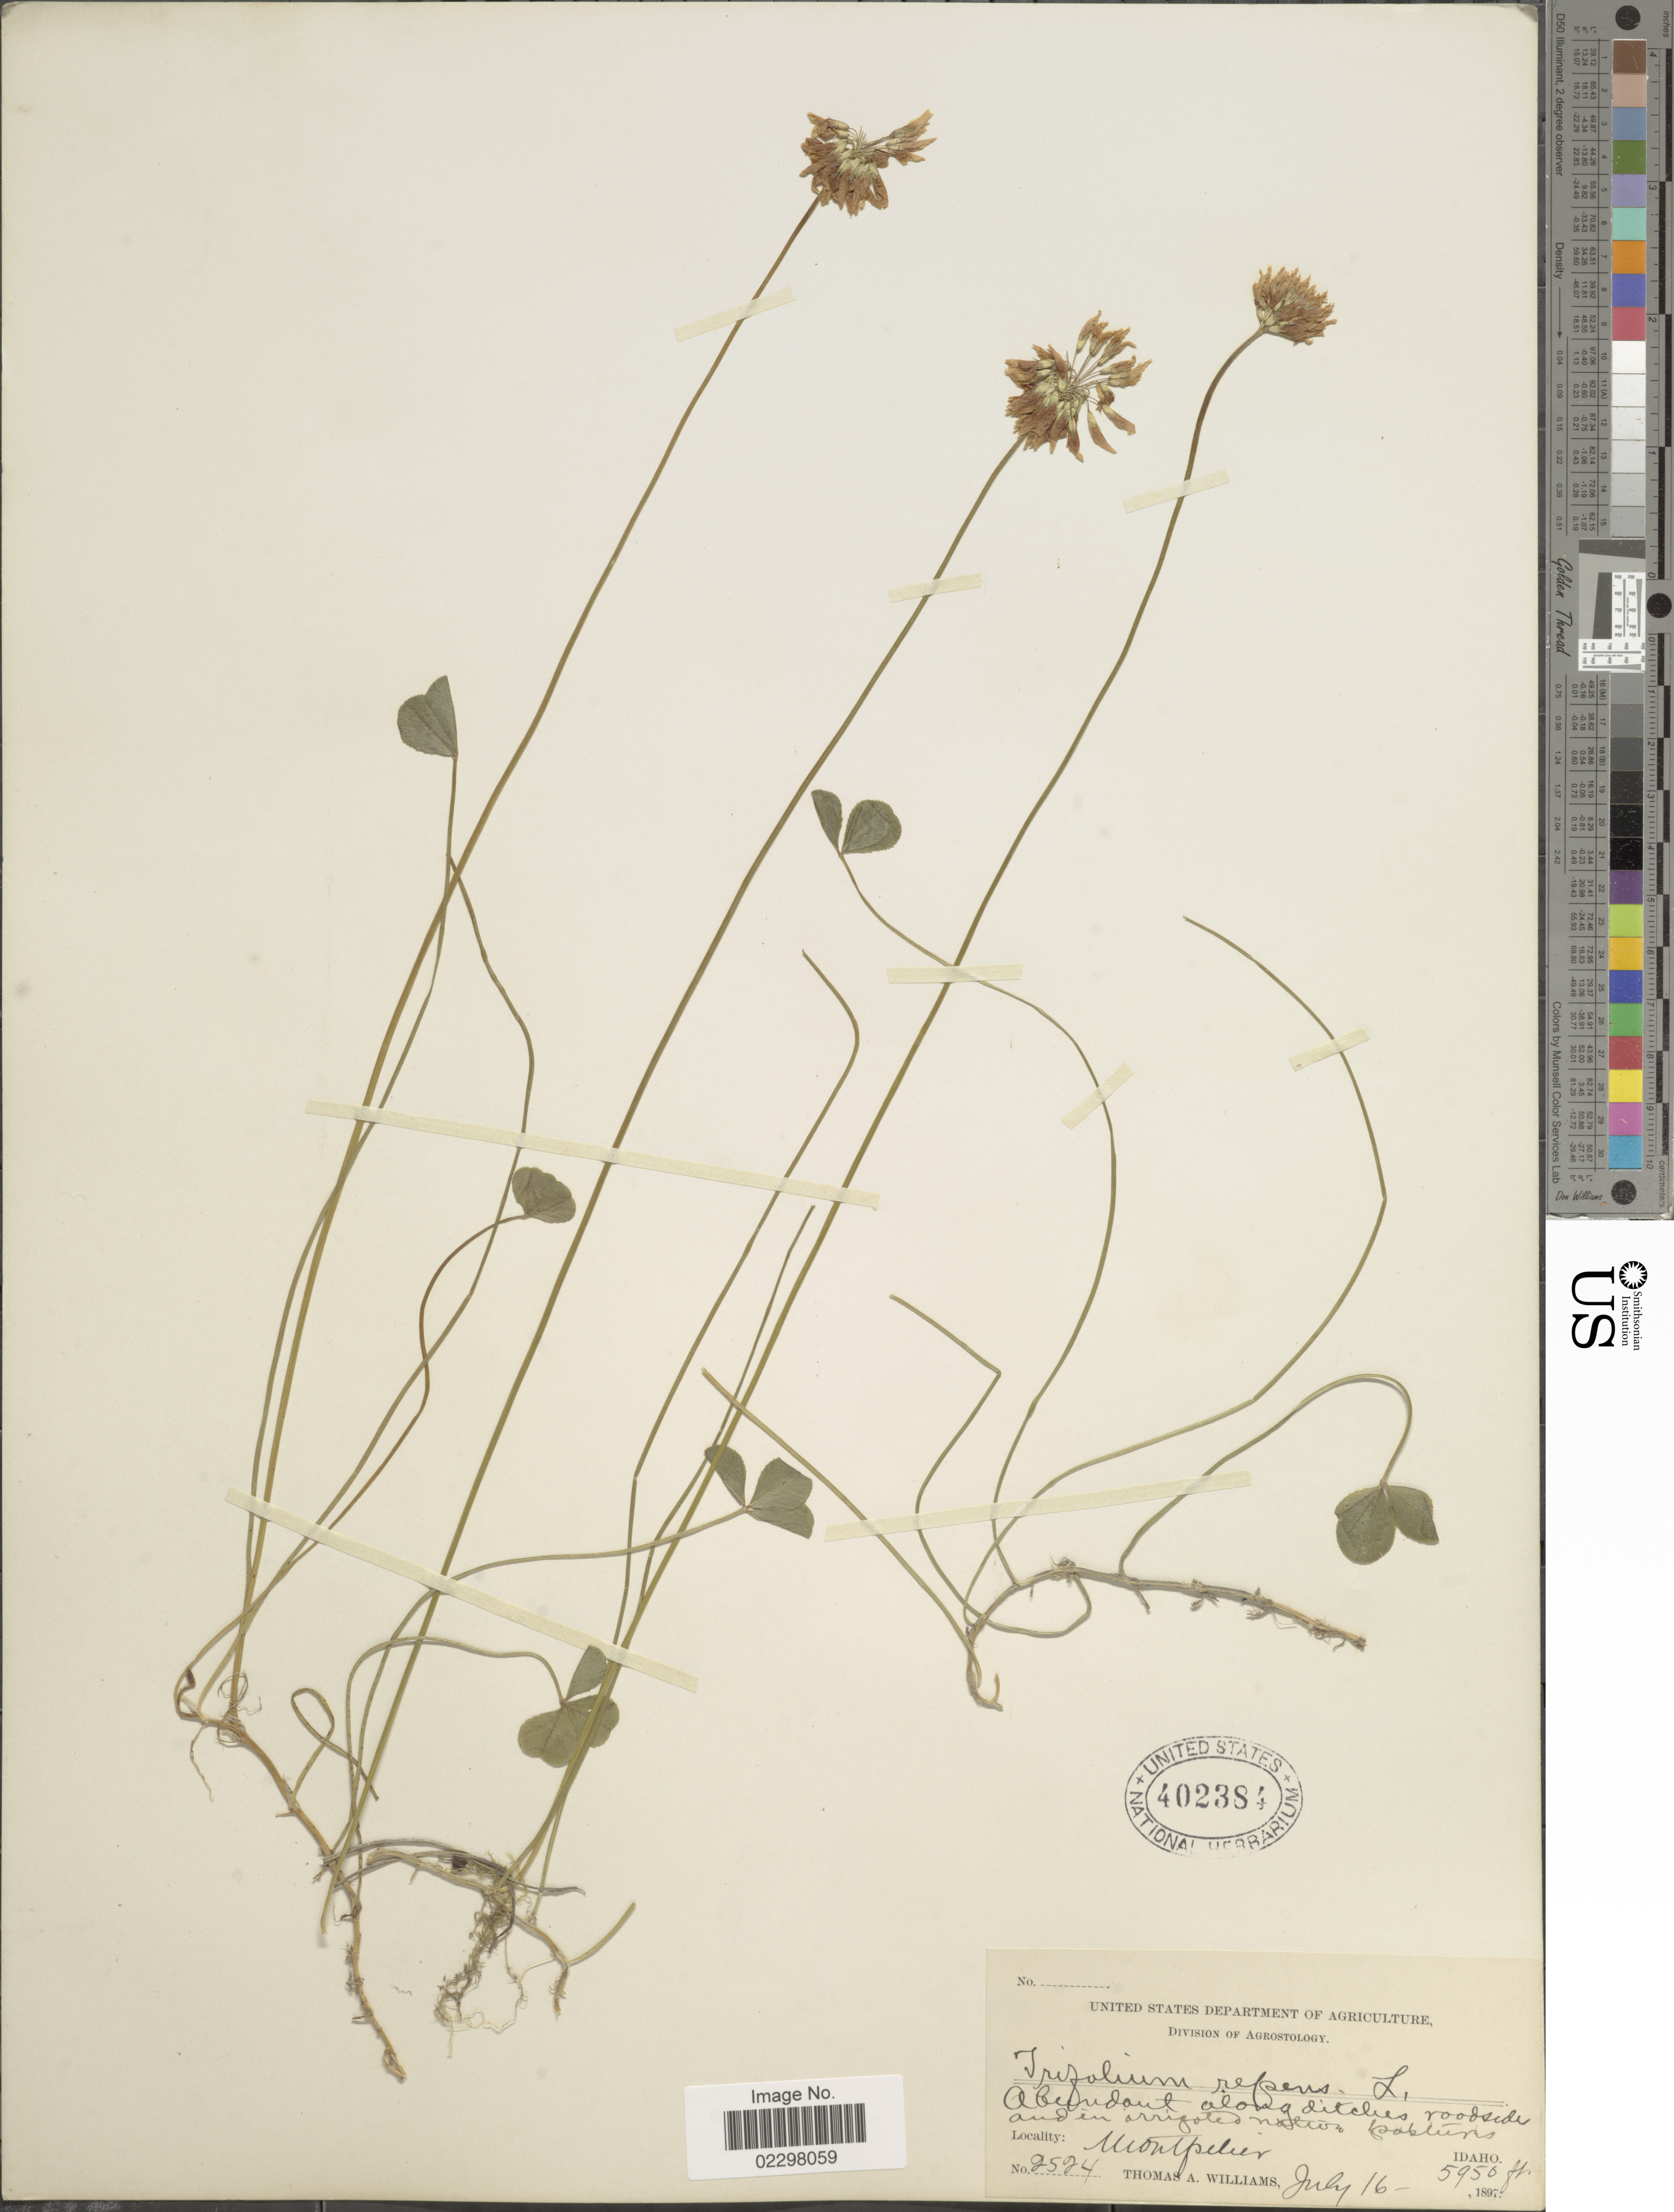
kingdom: Plantae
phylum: Tracheophyta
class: Magnoliopsida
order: Fabales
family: Fabaceae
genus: Trifolium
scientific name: Trifolium repens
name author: L.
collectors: T. A. Williams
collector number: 2524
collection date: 1897-07-16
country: United States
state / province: Idaho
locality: Abundant along ditches roadside and in irrigated native pastures, Montpellier.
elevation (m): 1814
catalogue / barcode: US 402384